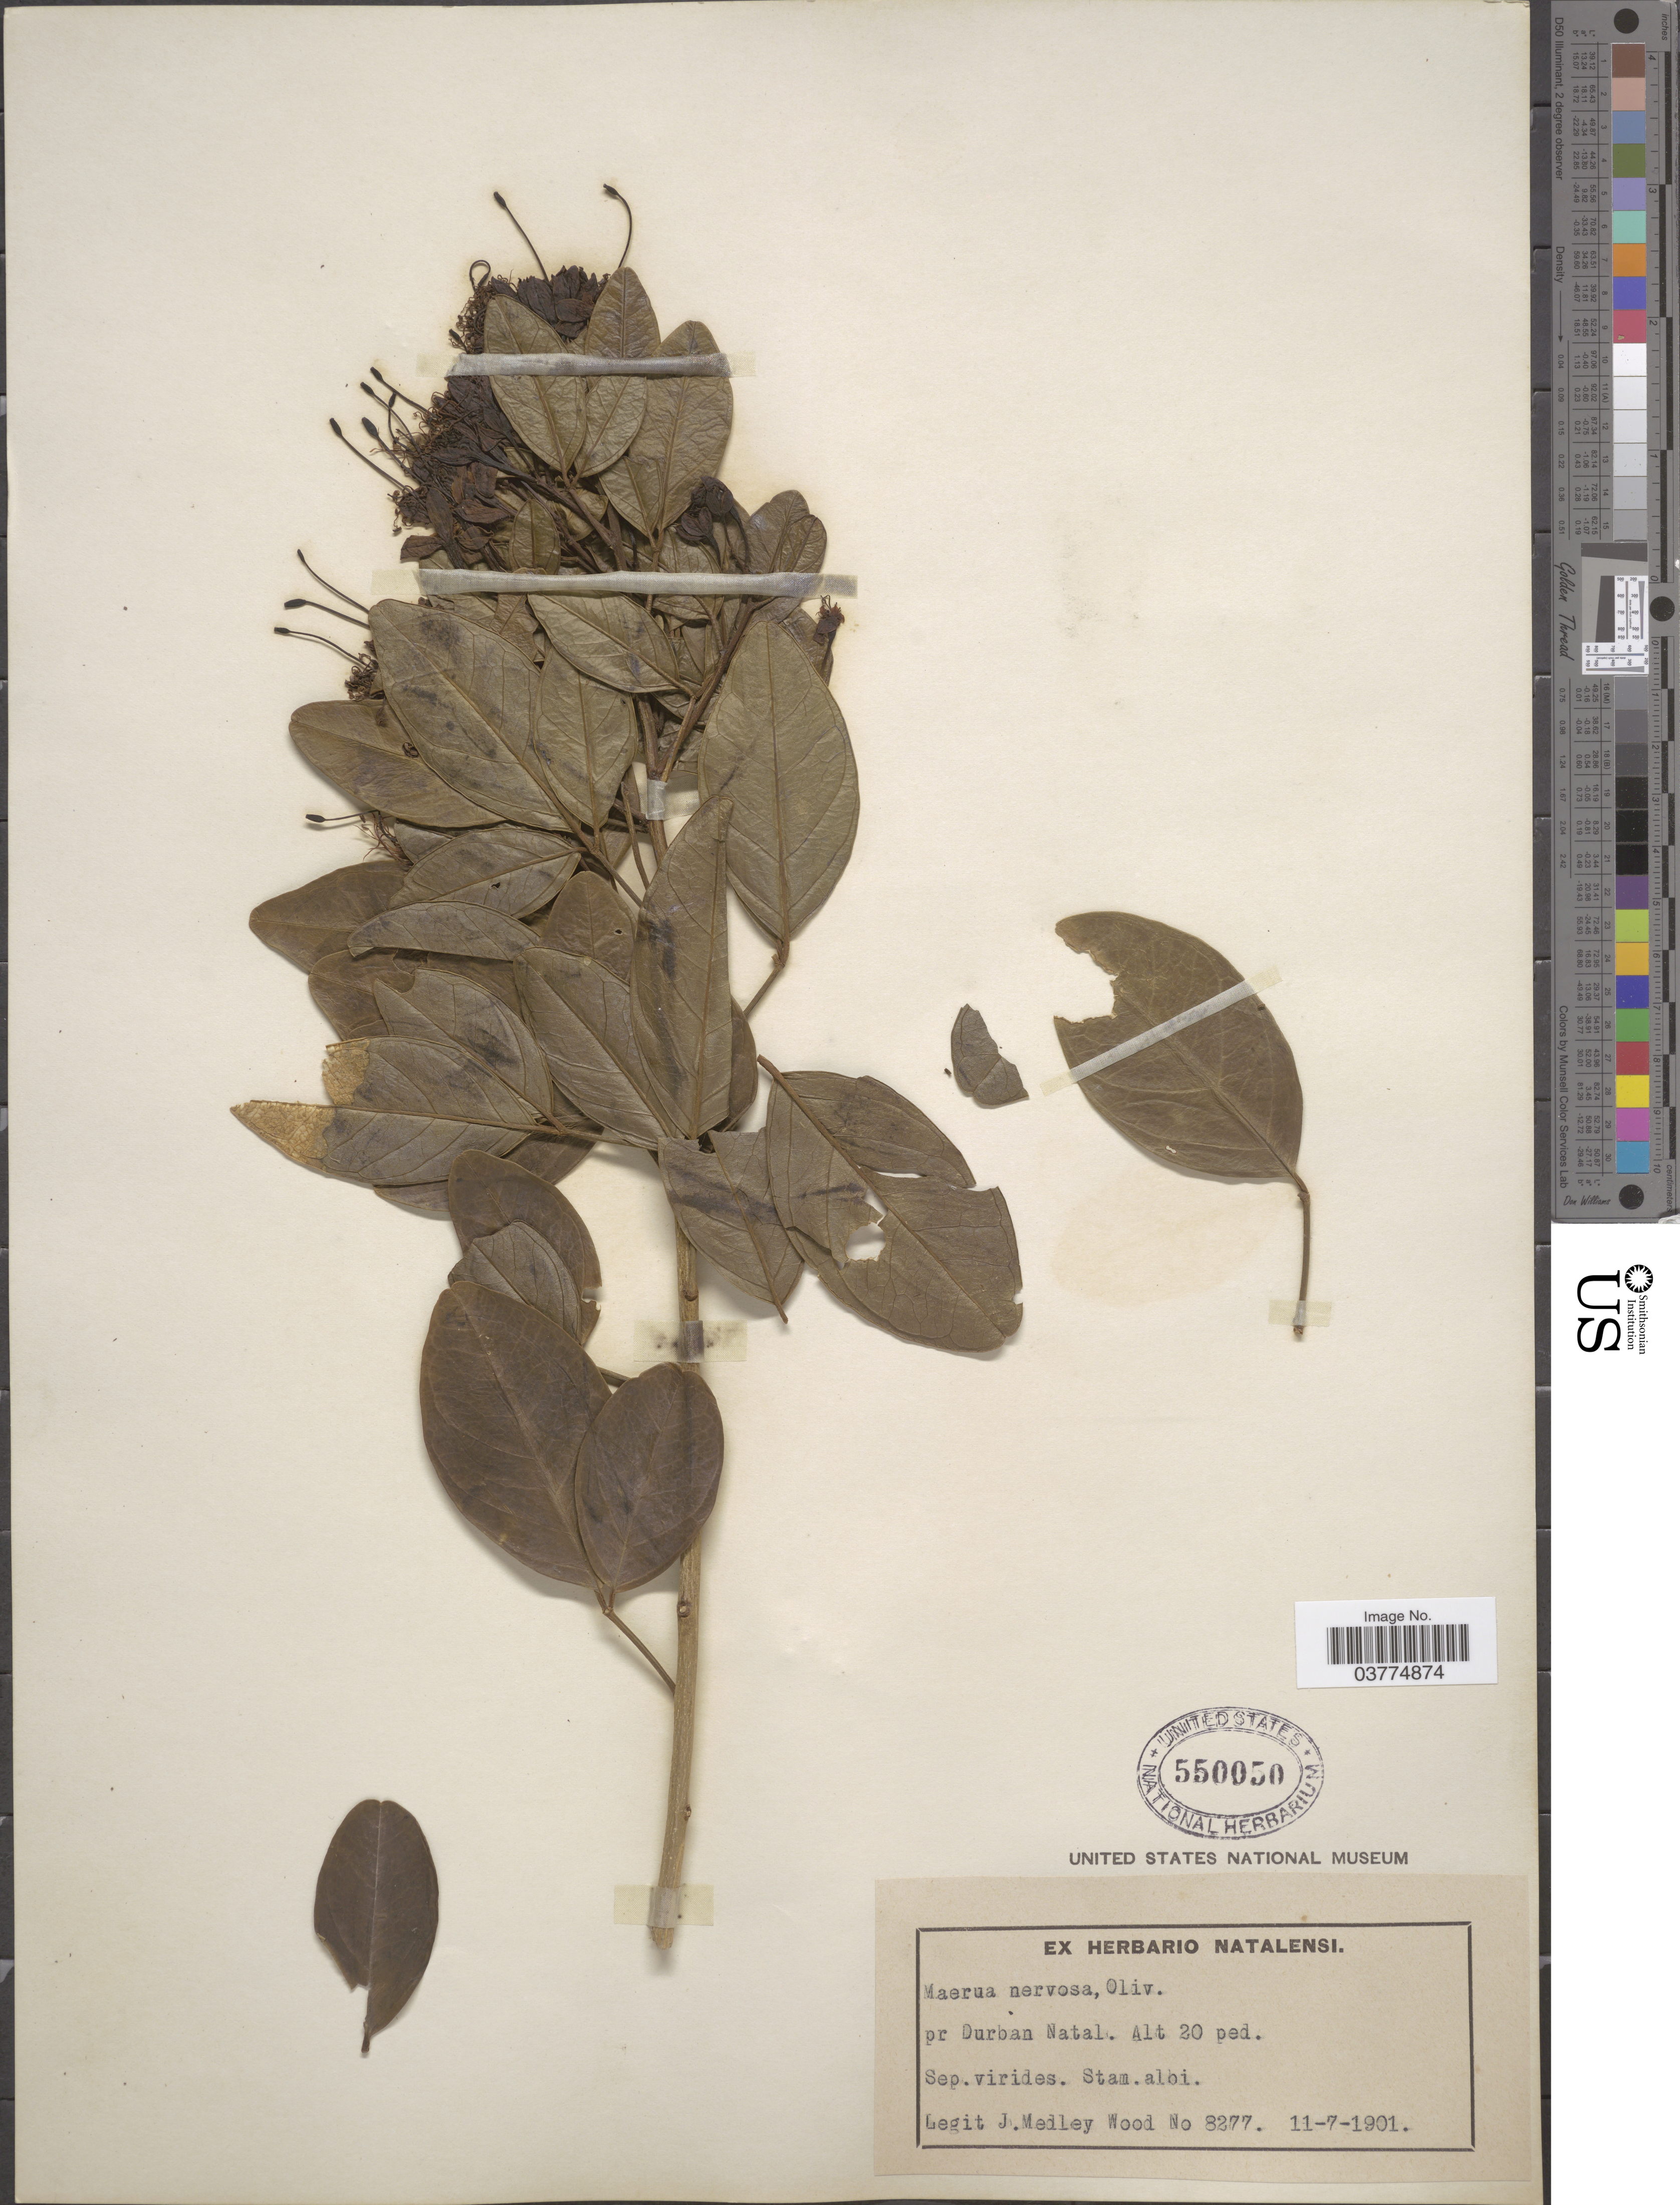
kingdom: Plantae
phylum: Tracheophyta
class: Magnoliopsida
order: Brassicales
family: Capparaceae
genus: Maerua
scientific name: Maerua nervosa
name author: Oliv.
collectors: J. Medley Wood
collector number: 8277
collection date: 1901-07-11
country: South Africa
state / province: KwaZulu-Natal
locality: Pr Durban Natal.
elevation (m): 6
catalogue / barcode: US 550050